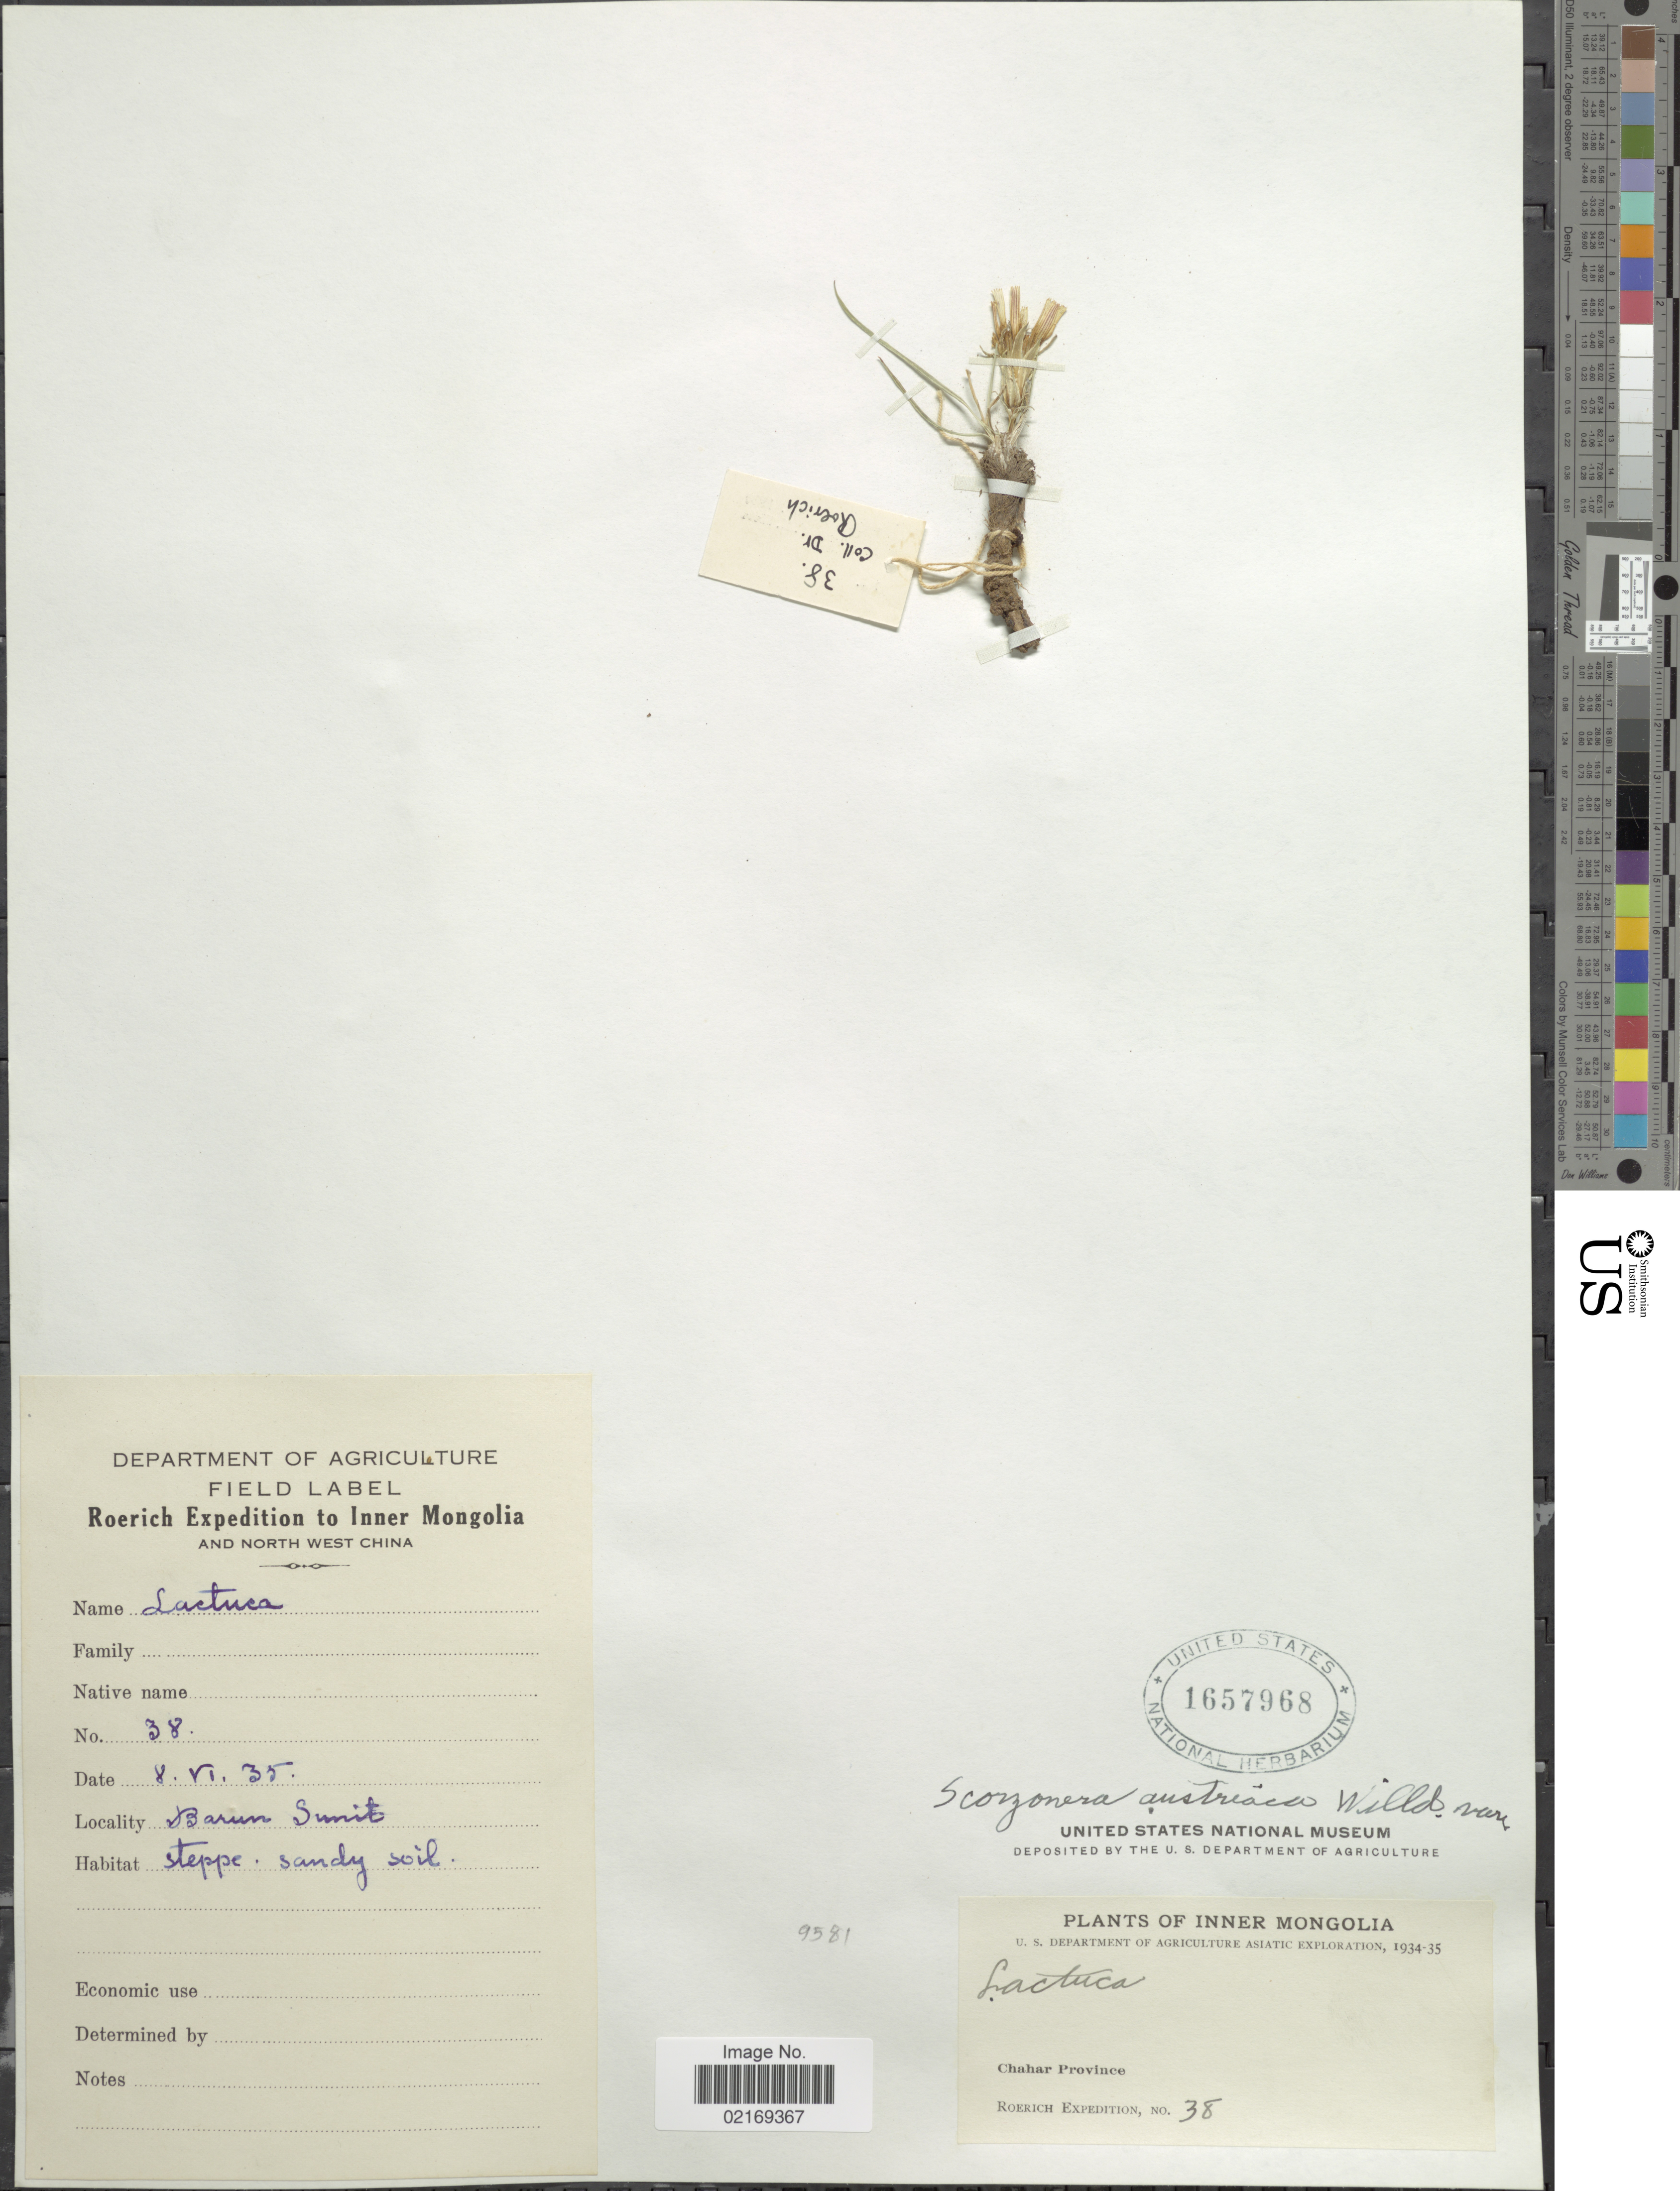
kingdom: Plantae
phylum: Tracheophyta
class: Magnoliopsida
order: Asterales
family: Asteraceae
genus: Scorzonera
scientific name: Scorzonera austriaca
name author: Willd.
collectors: Roerich Expedition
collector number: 38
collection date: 1935-06-08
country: China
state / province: Nei Monggol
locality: Inner Mongolia and Northwest China, Chahar Province, Barun Summit.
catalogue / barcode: US 1657968